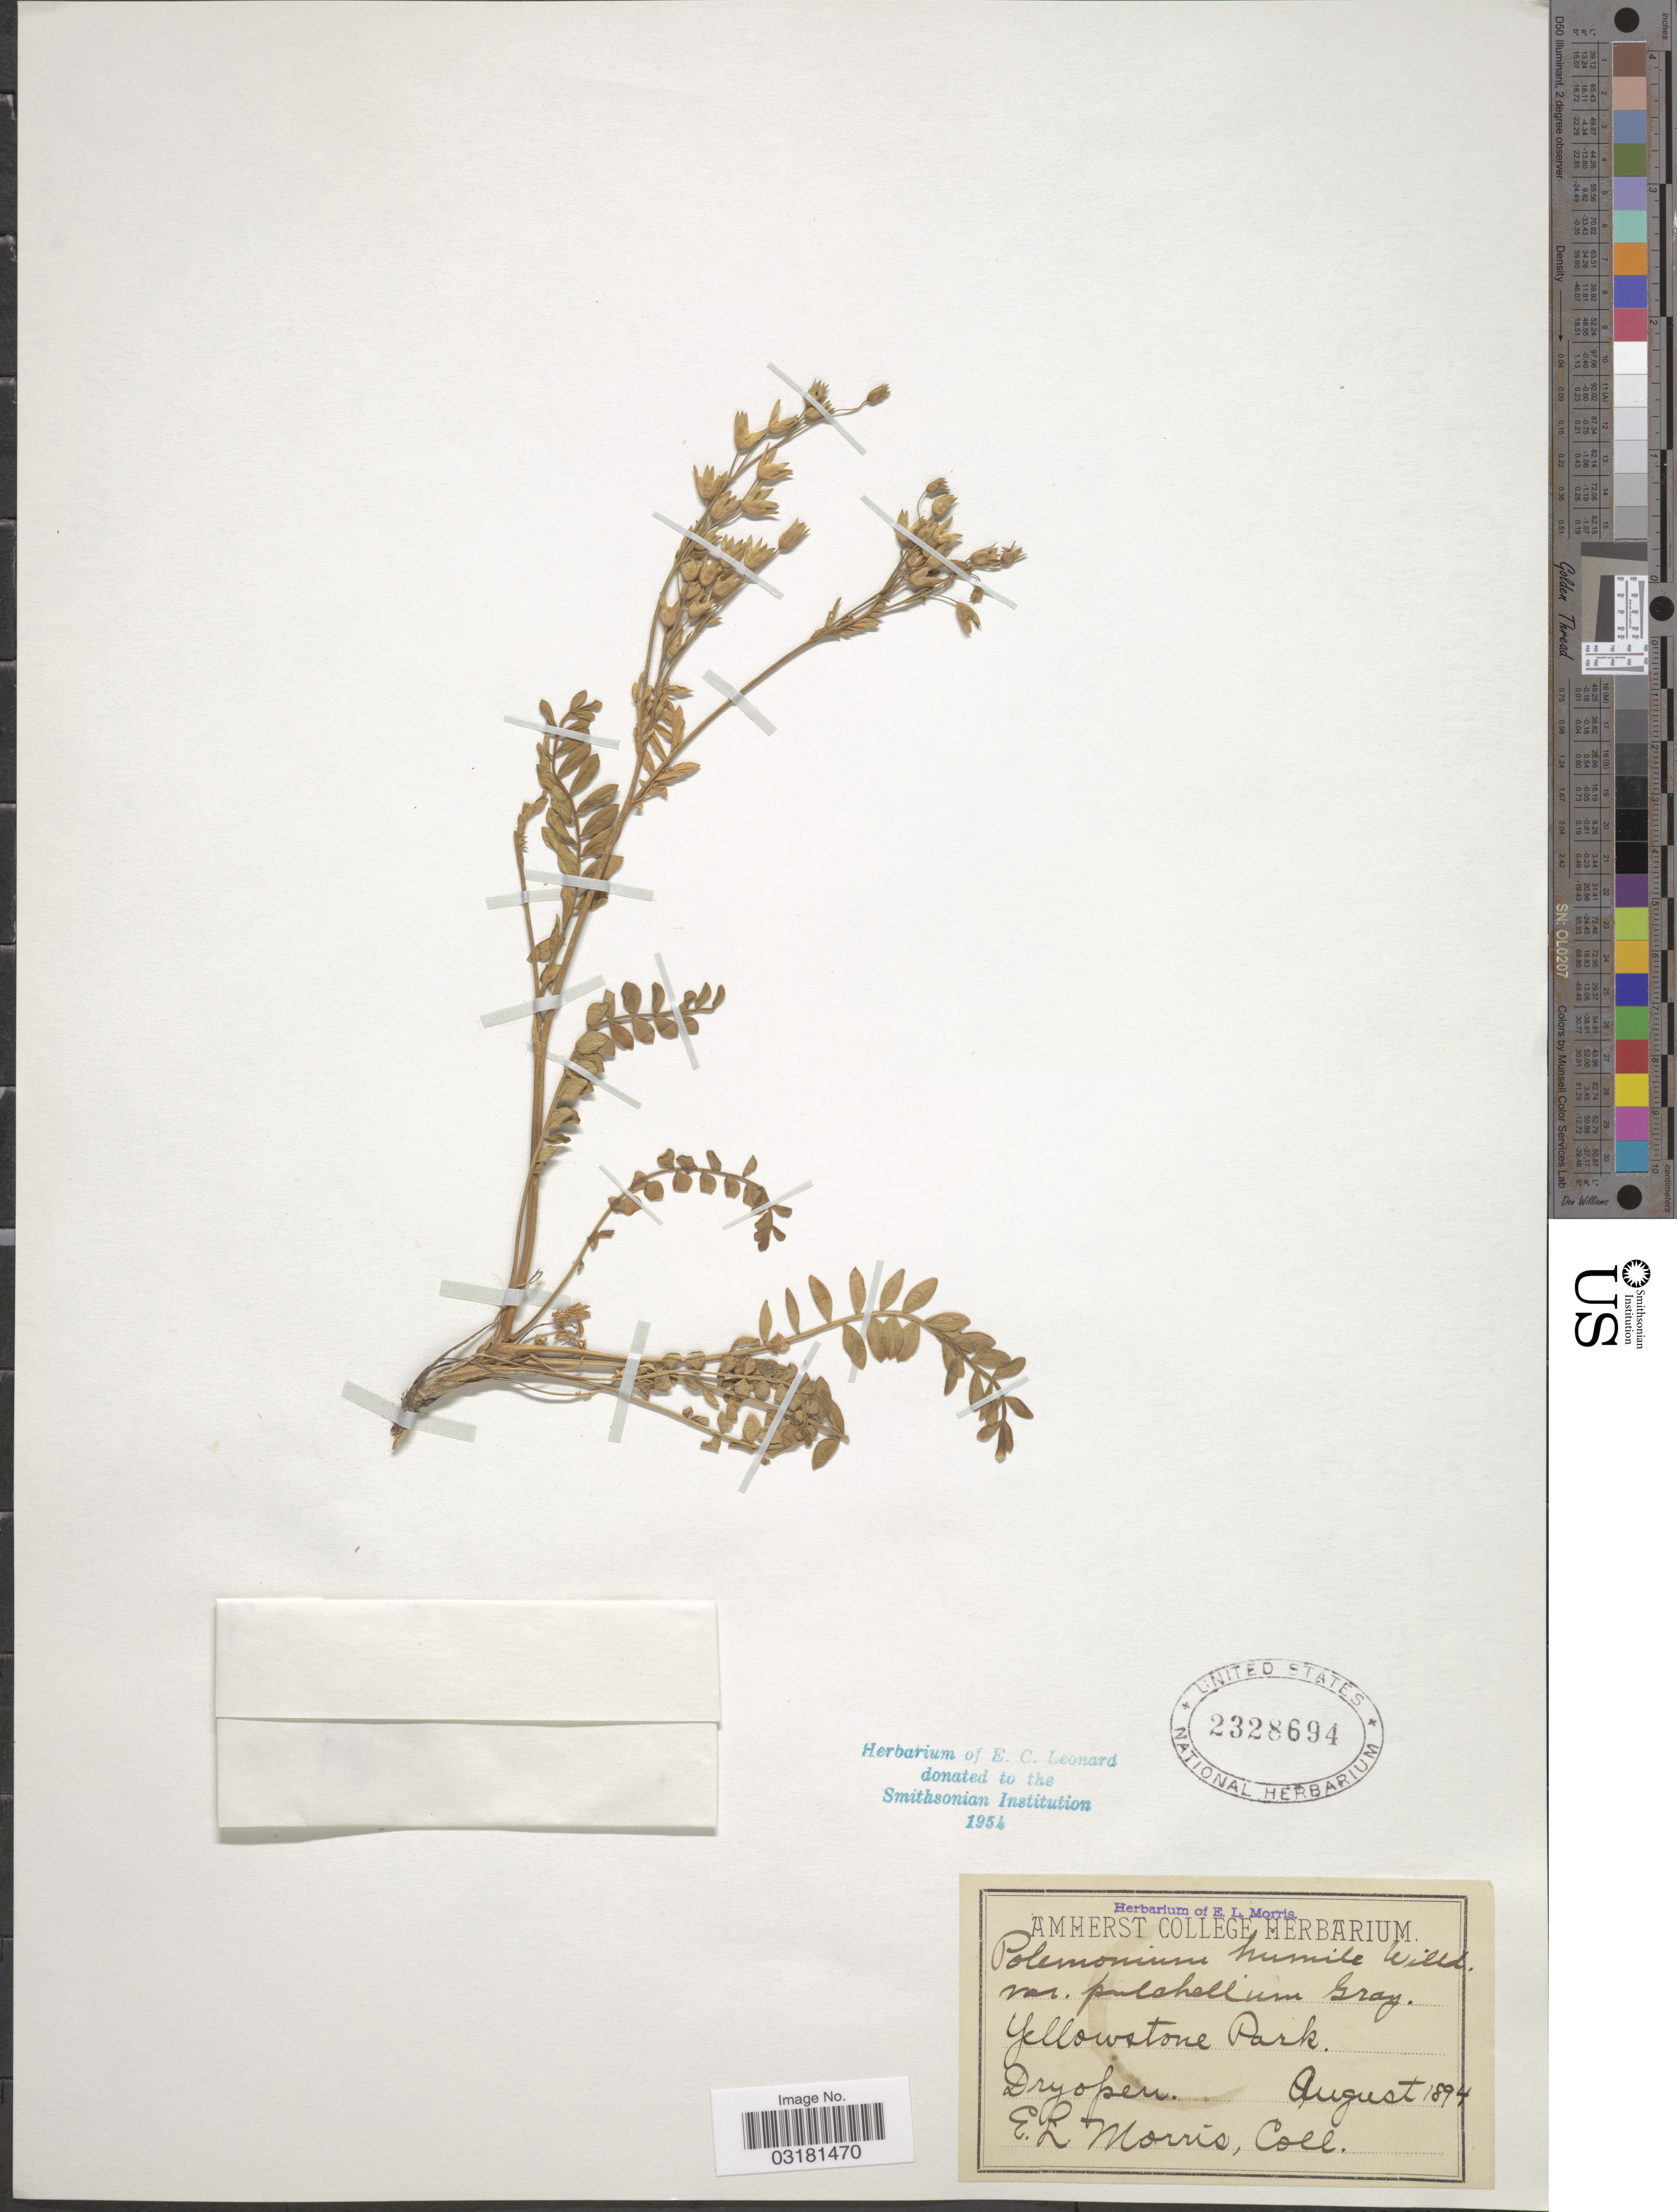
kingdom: Plantae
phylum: Tracheophyta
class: Magnoliopsida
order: Ericales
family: Polemoniaceae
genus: Polemonium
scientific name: Polemonium humile var. pulchellum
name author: (Bunge) A. Gray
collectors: E. Morris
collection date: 1894-08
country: United States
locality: Yellowstone Park.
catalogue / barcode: US 2328694